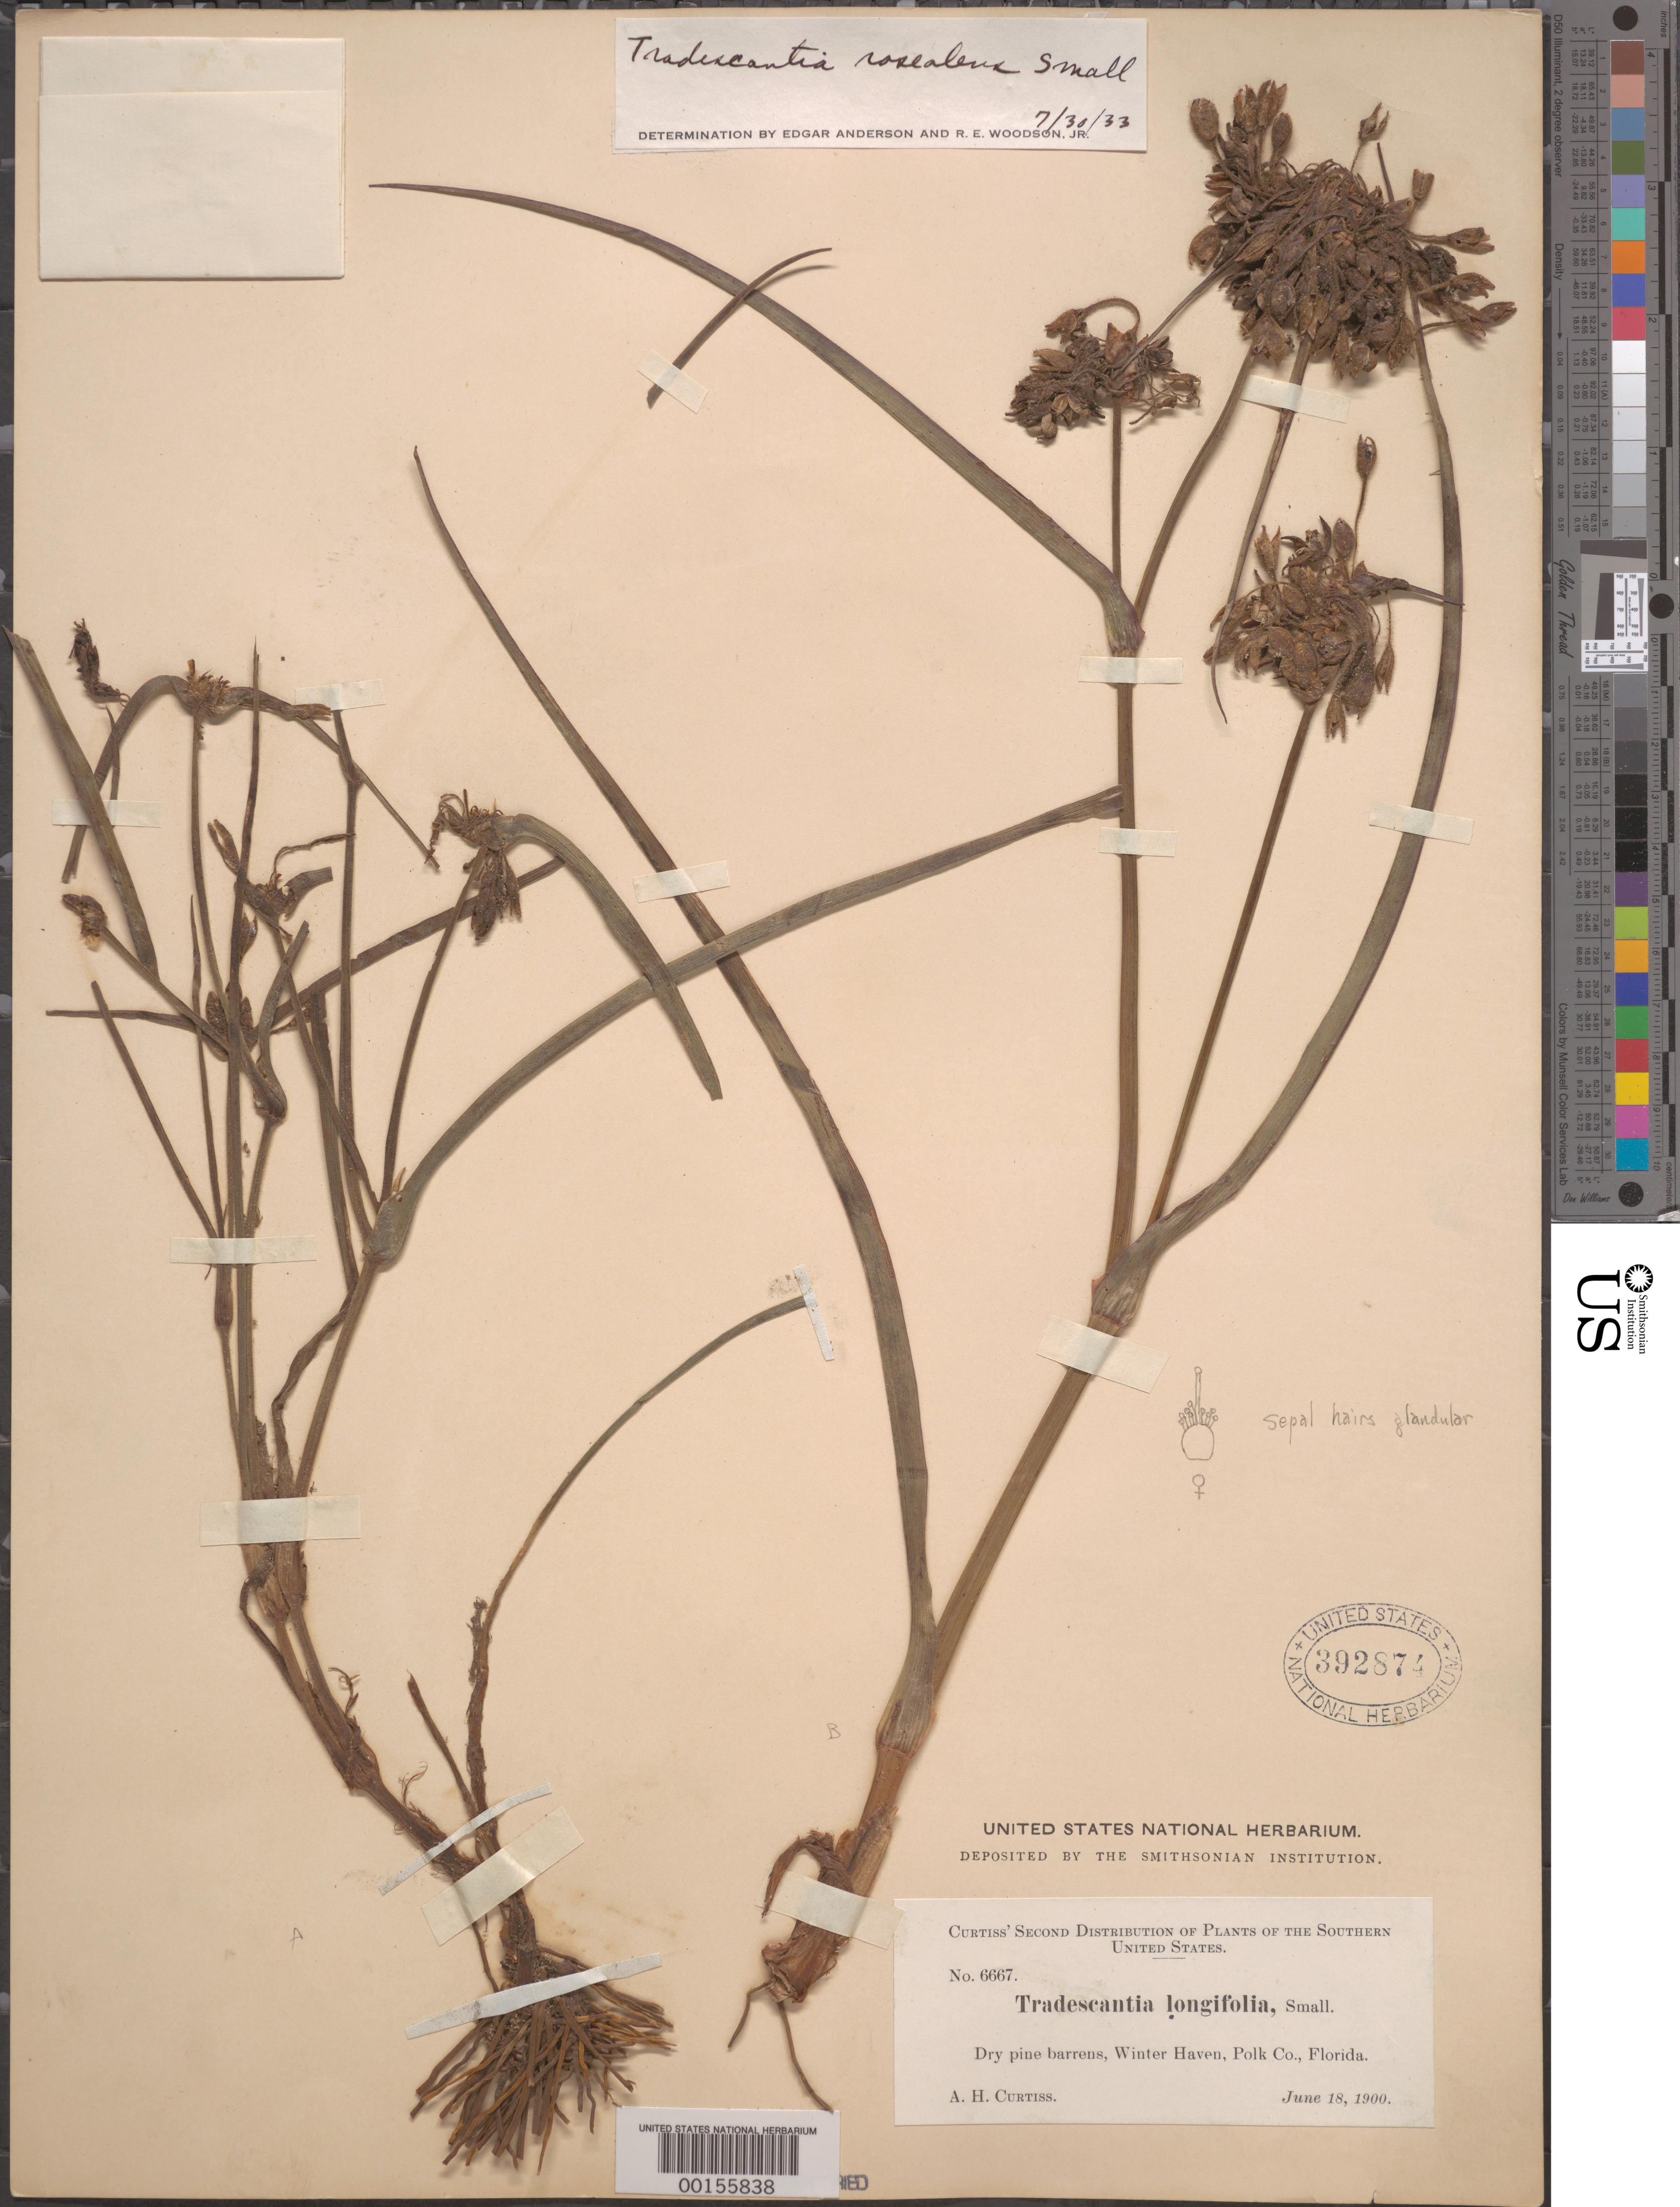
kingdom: Plantae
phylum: Tracheophyta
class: Liliopsida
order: Commelinales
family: Commelinaceae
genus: Tradescantia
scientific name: Tradescantia roseolens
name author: Small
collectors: A. H. Curtiss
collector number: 6667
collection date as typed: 18 Jun 1900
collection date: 1900-06-18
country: United States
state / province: Florida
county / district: Polk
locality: Winter haven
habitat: Dry, pine barrens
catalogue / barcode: US 392874